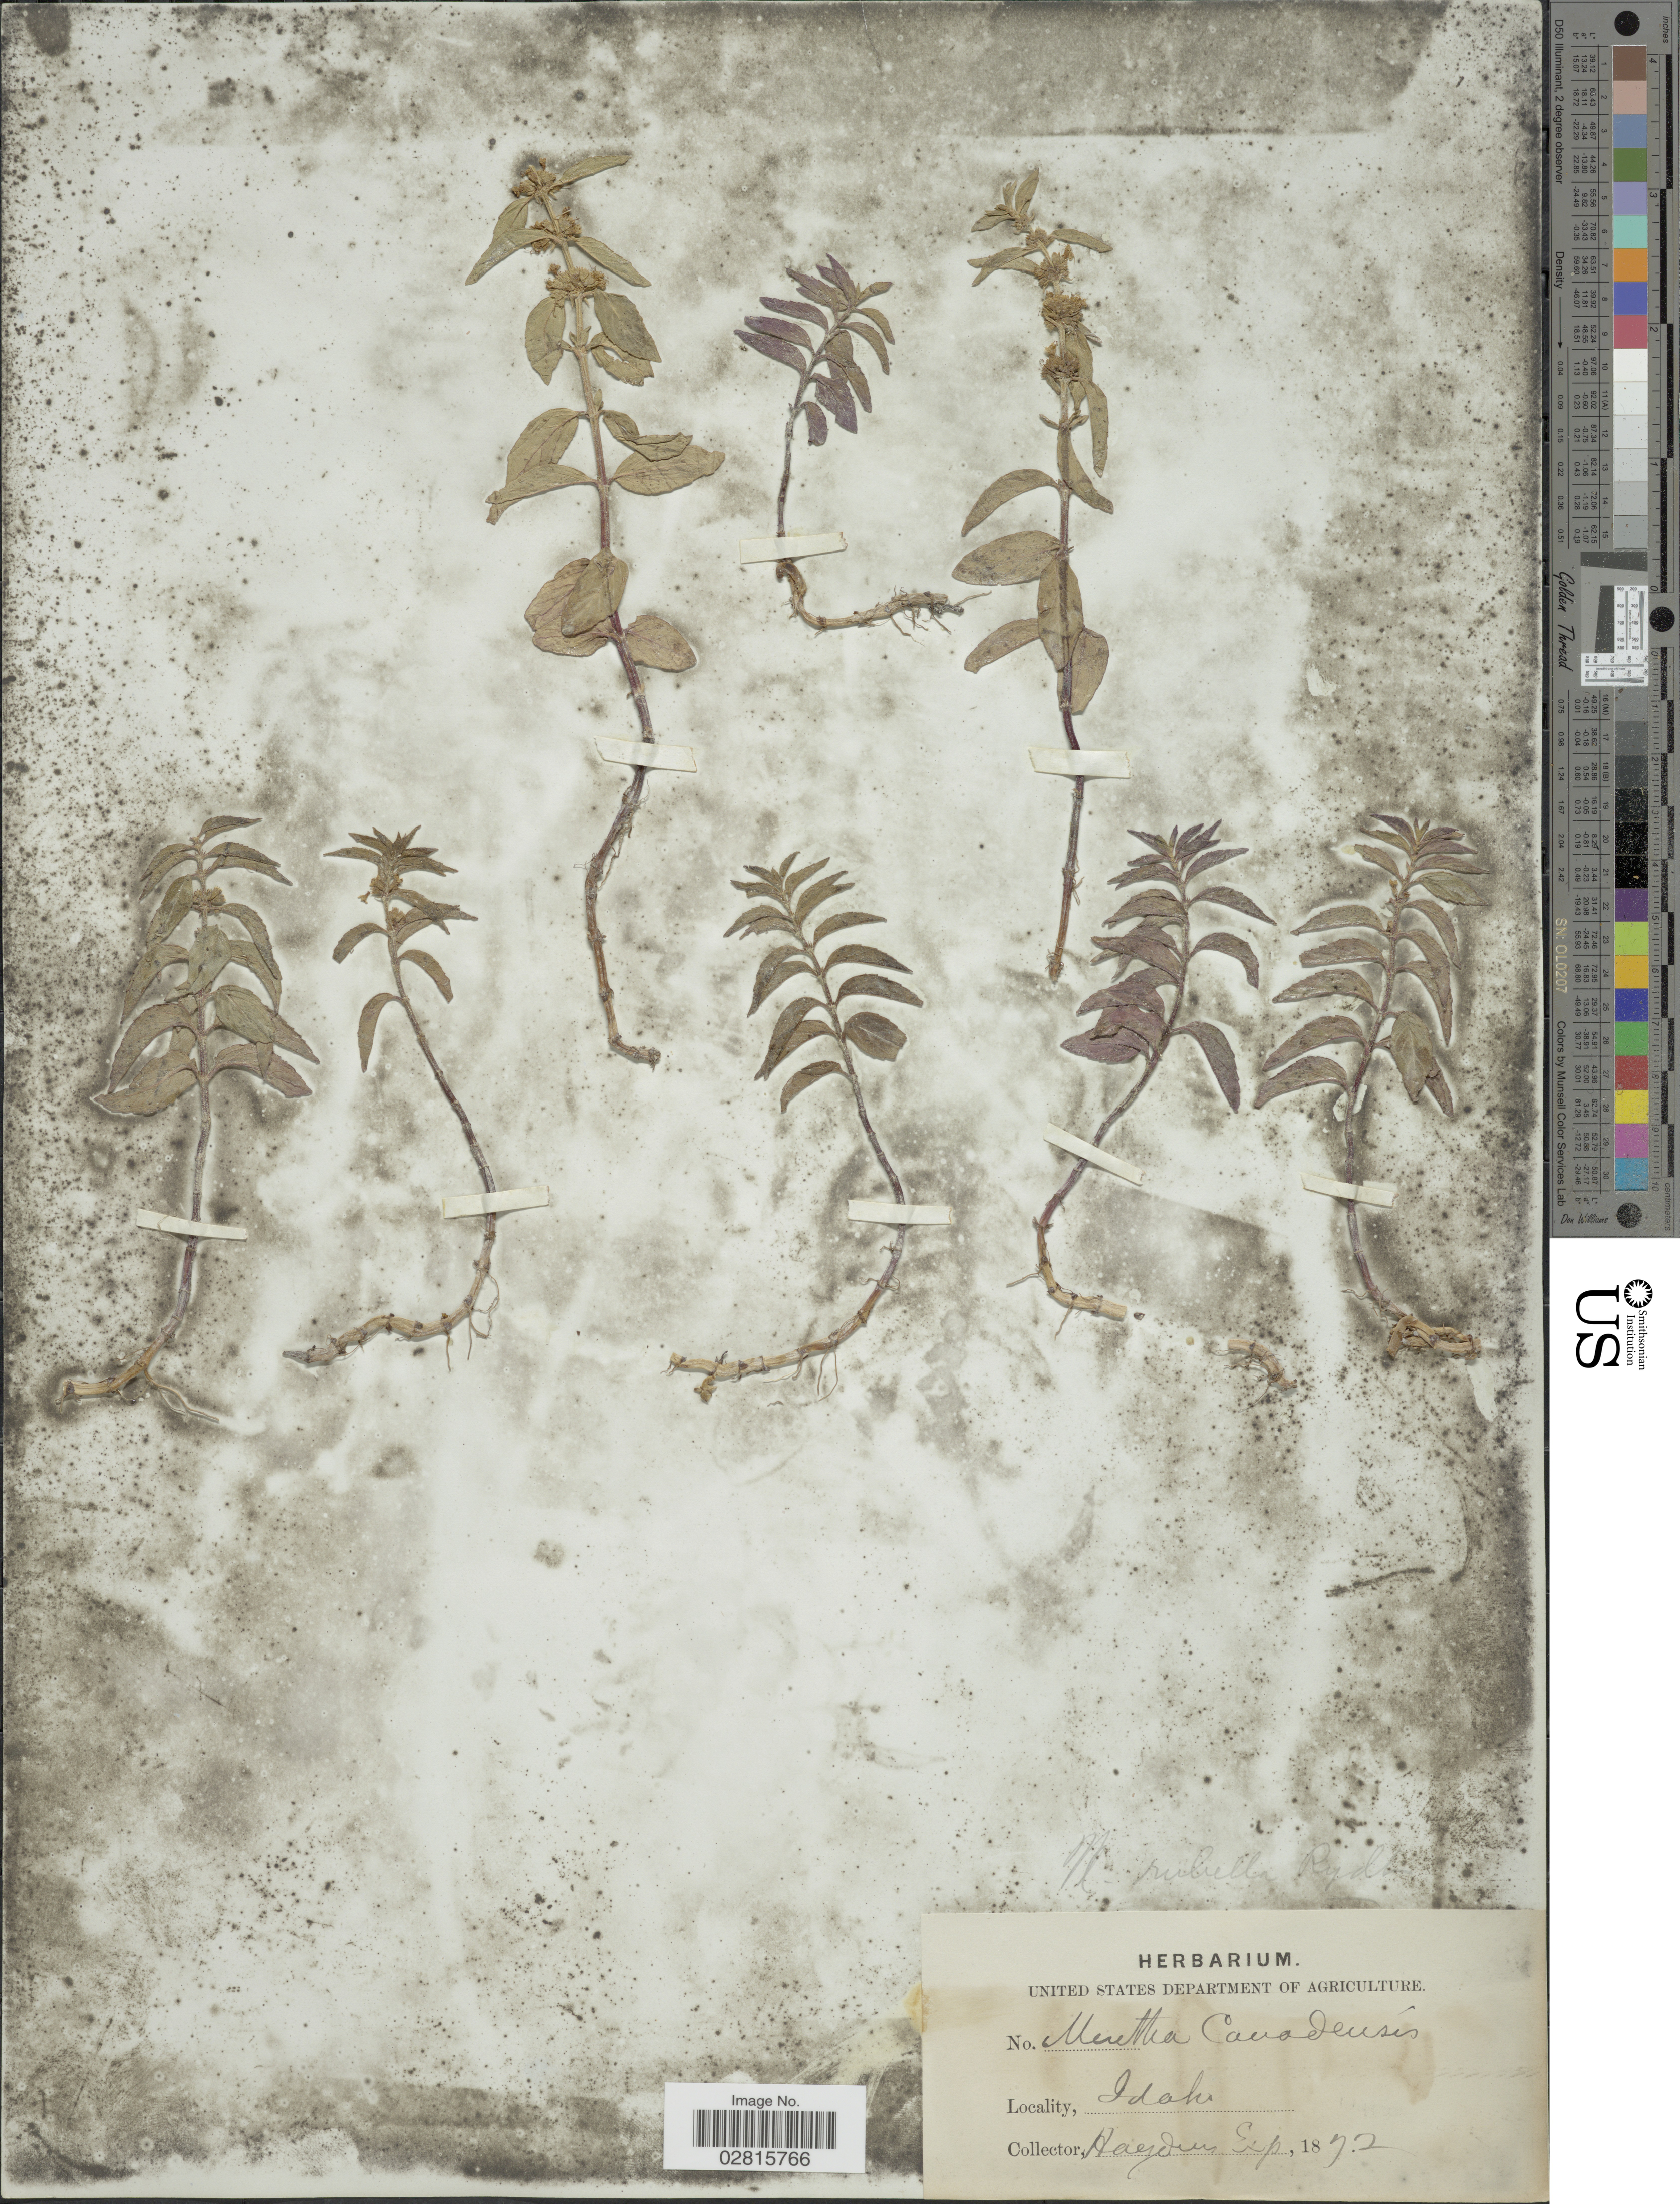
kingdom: Plantae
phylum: Tracheophyta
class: Magnoliopsida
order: Lamiales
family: Lamiaceae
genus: Mentha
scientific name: Mentha rubella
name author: Rydb.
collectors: -- Hayden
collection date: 1872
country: United States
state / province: Idaho